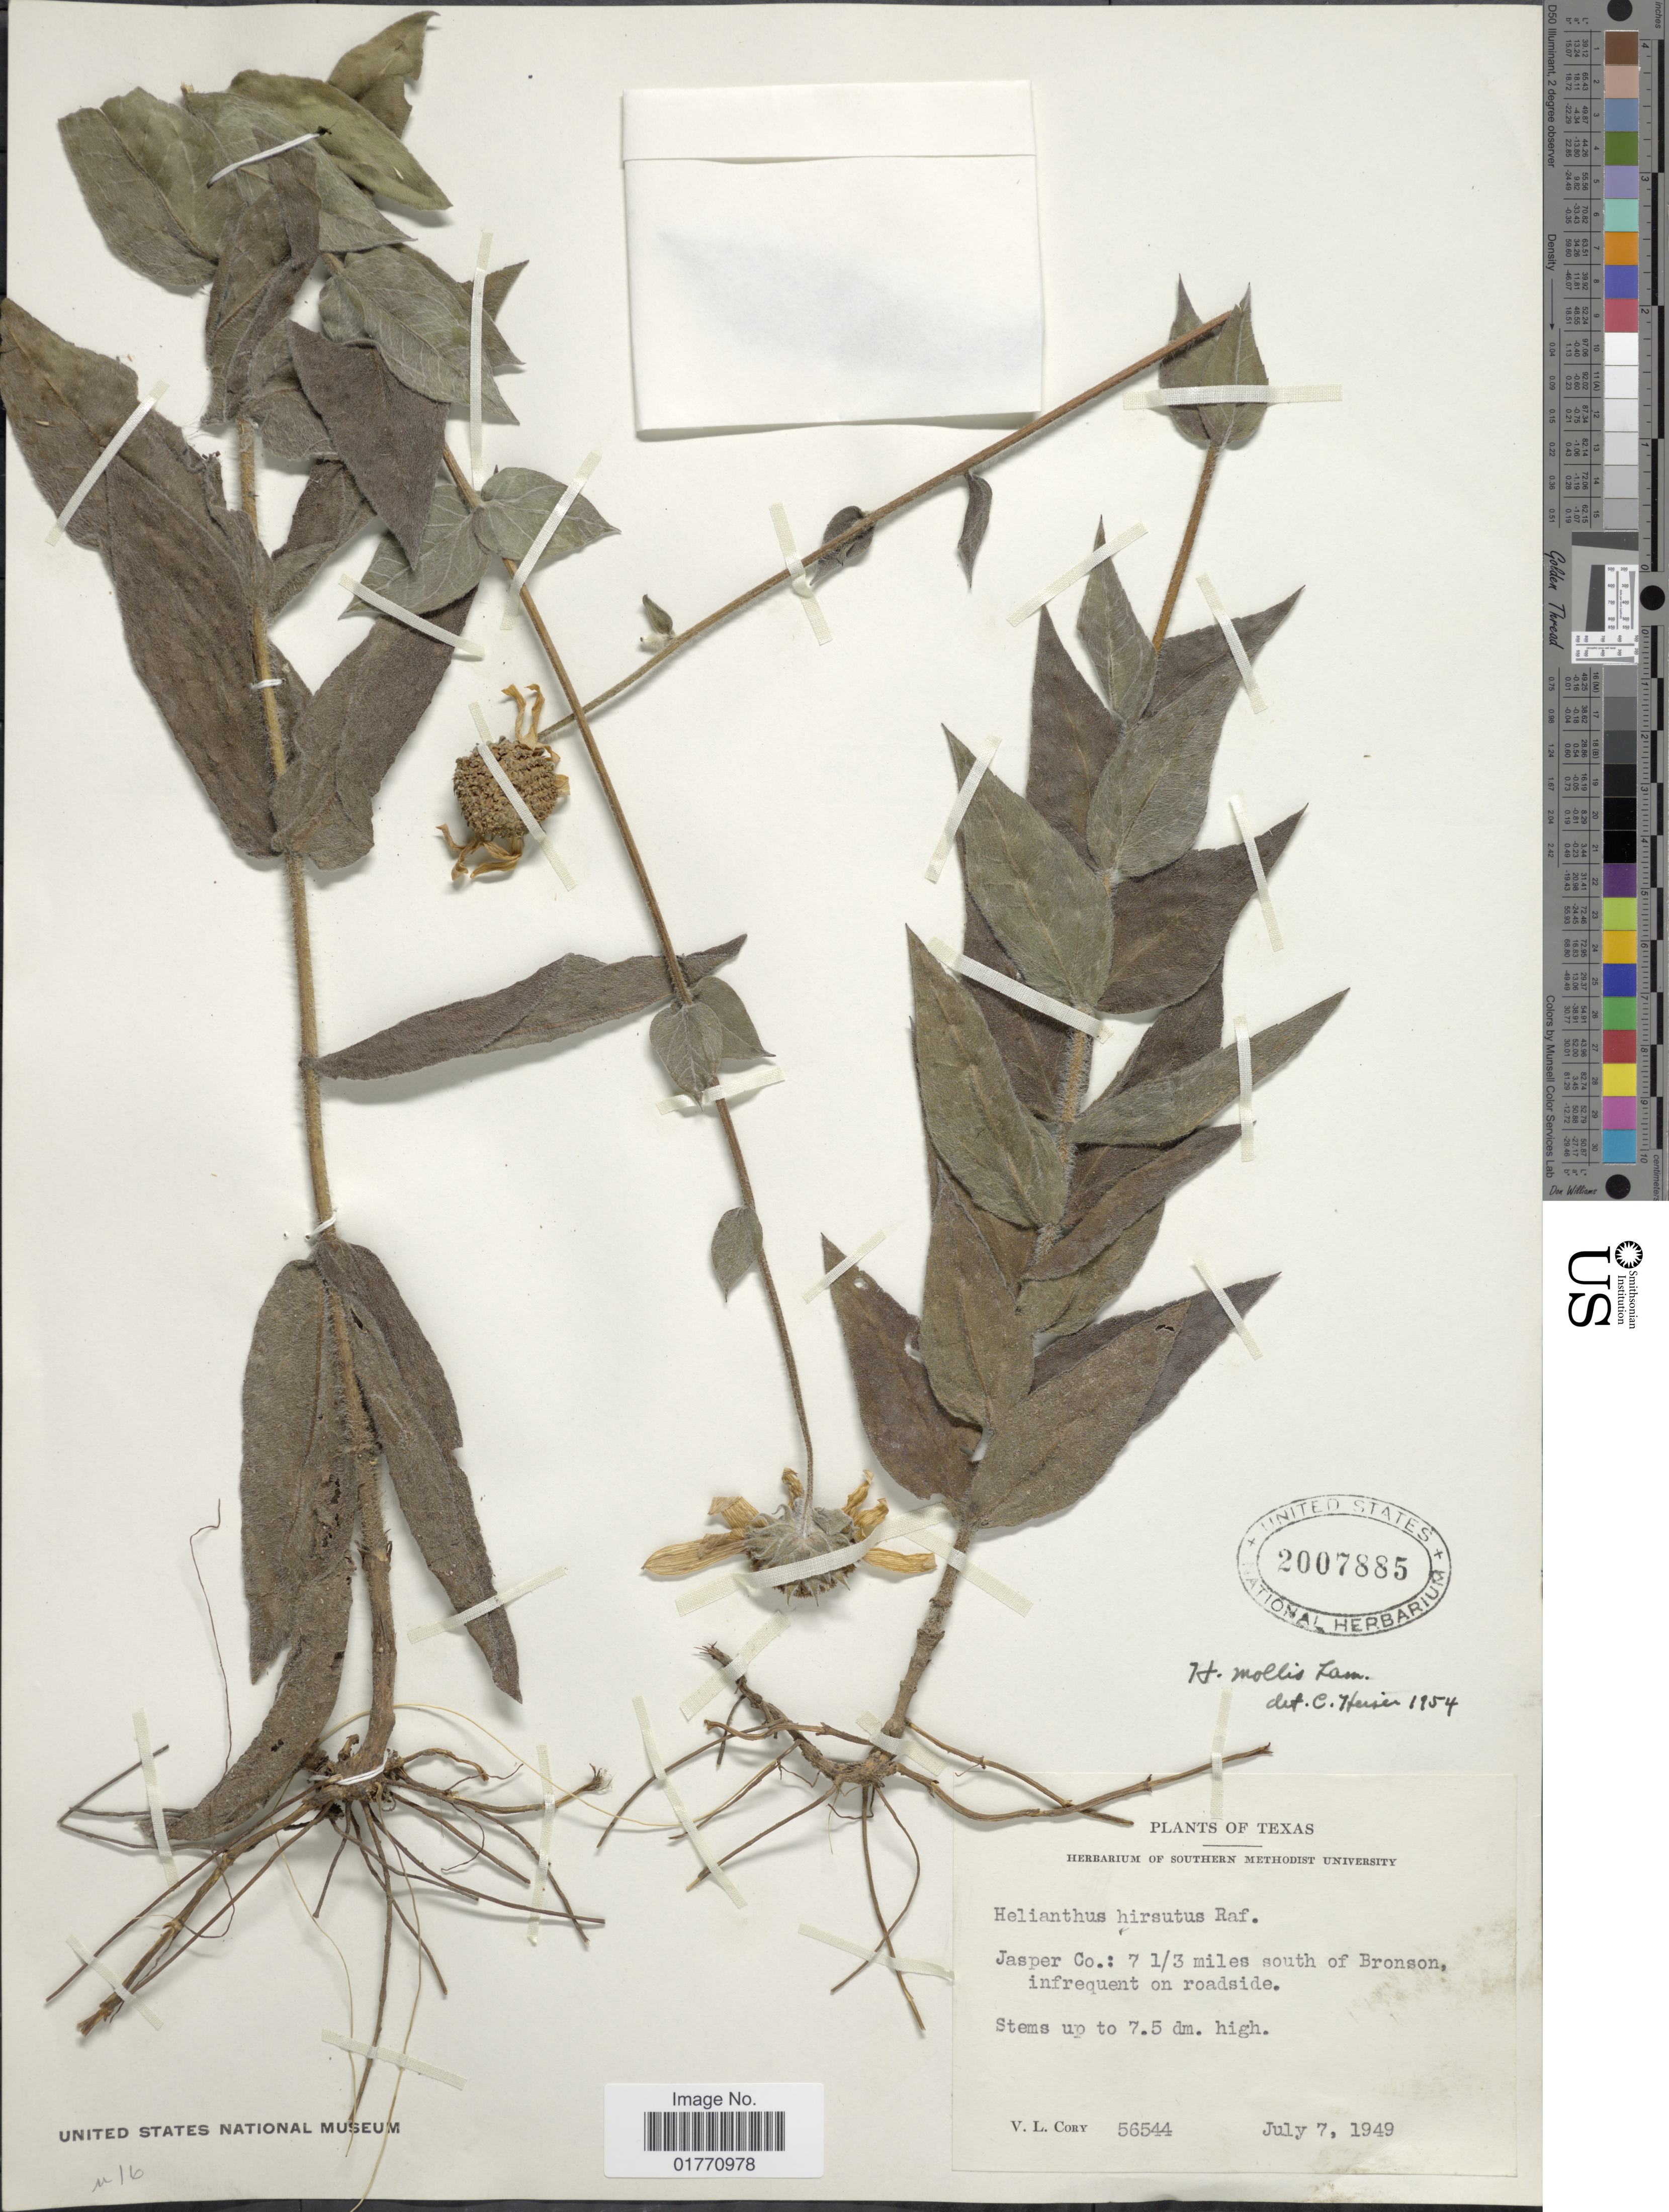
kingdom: Plantae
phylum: Tracheophyta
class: Magnoliopsida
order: Asterales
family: Asteraceae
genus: Helianthus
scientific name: Helianthus mollis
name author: Lam.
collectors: V. Cory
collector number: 56544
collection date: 1949-07-07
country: United States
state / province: Texas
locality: Jasper Co.: 1 1/3 miles south of Bronson, infrequent on roadside.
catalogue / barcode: US 2007885